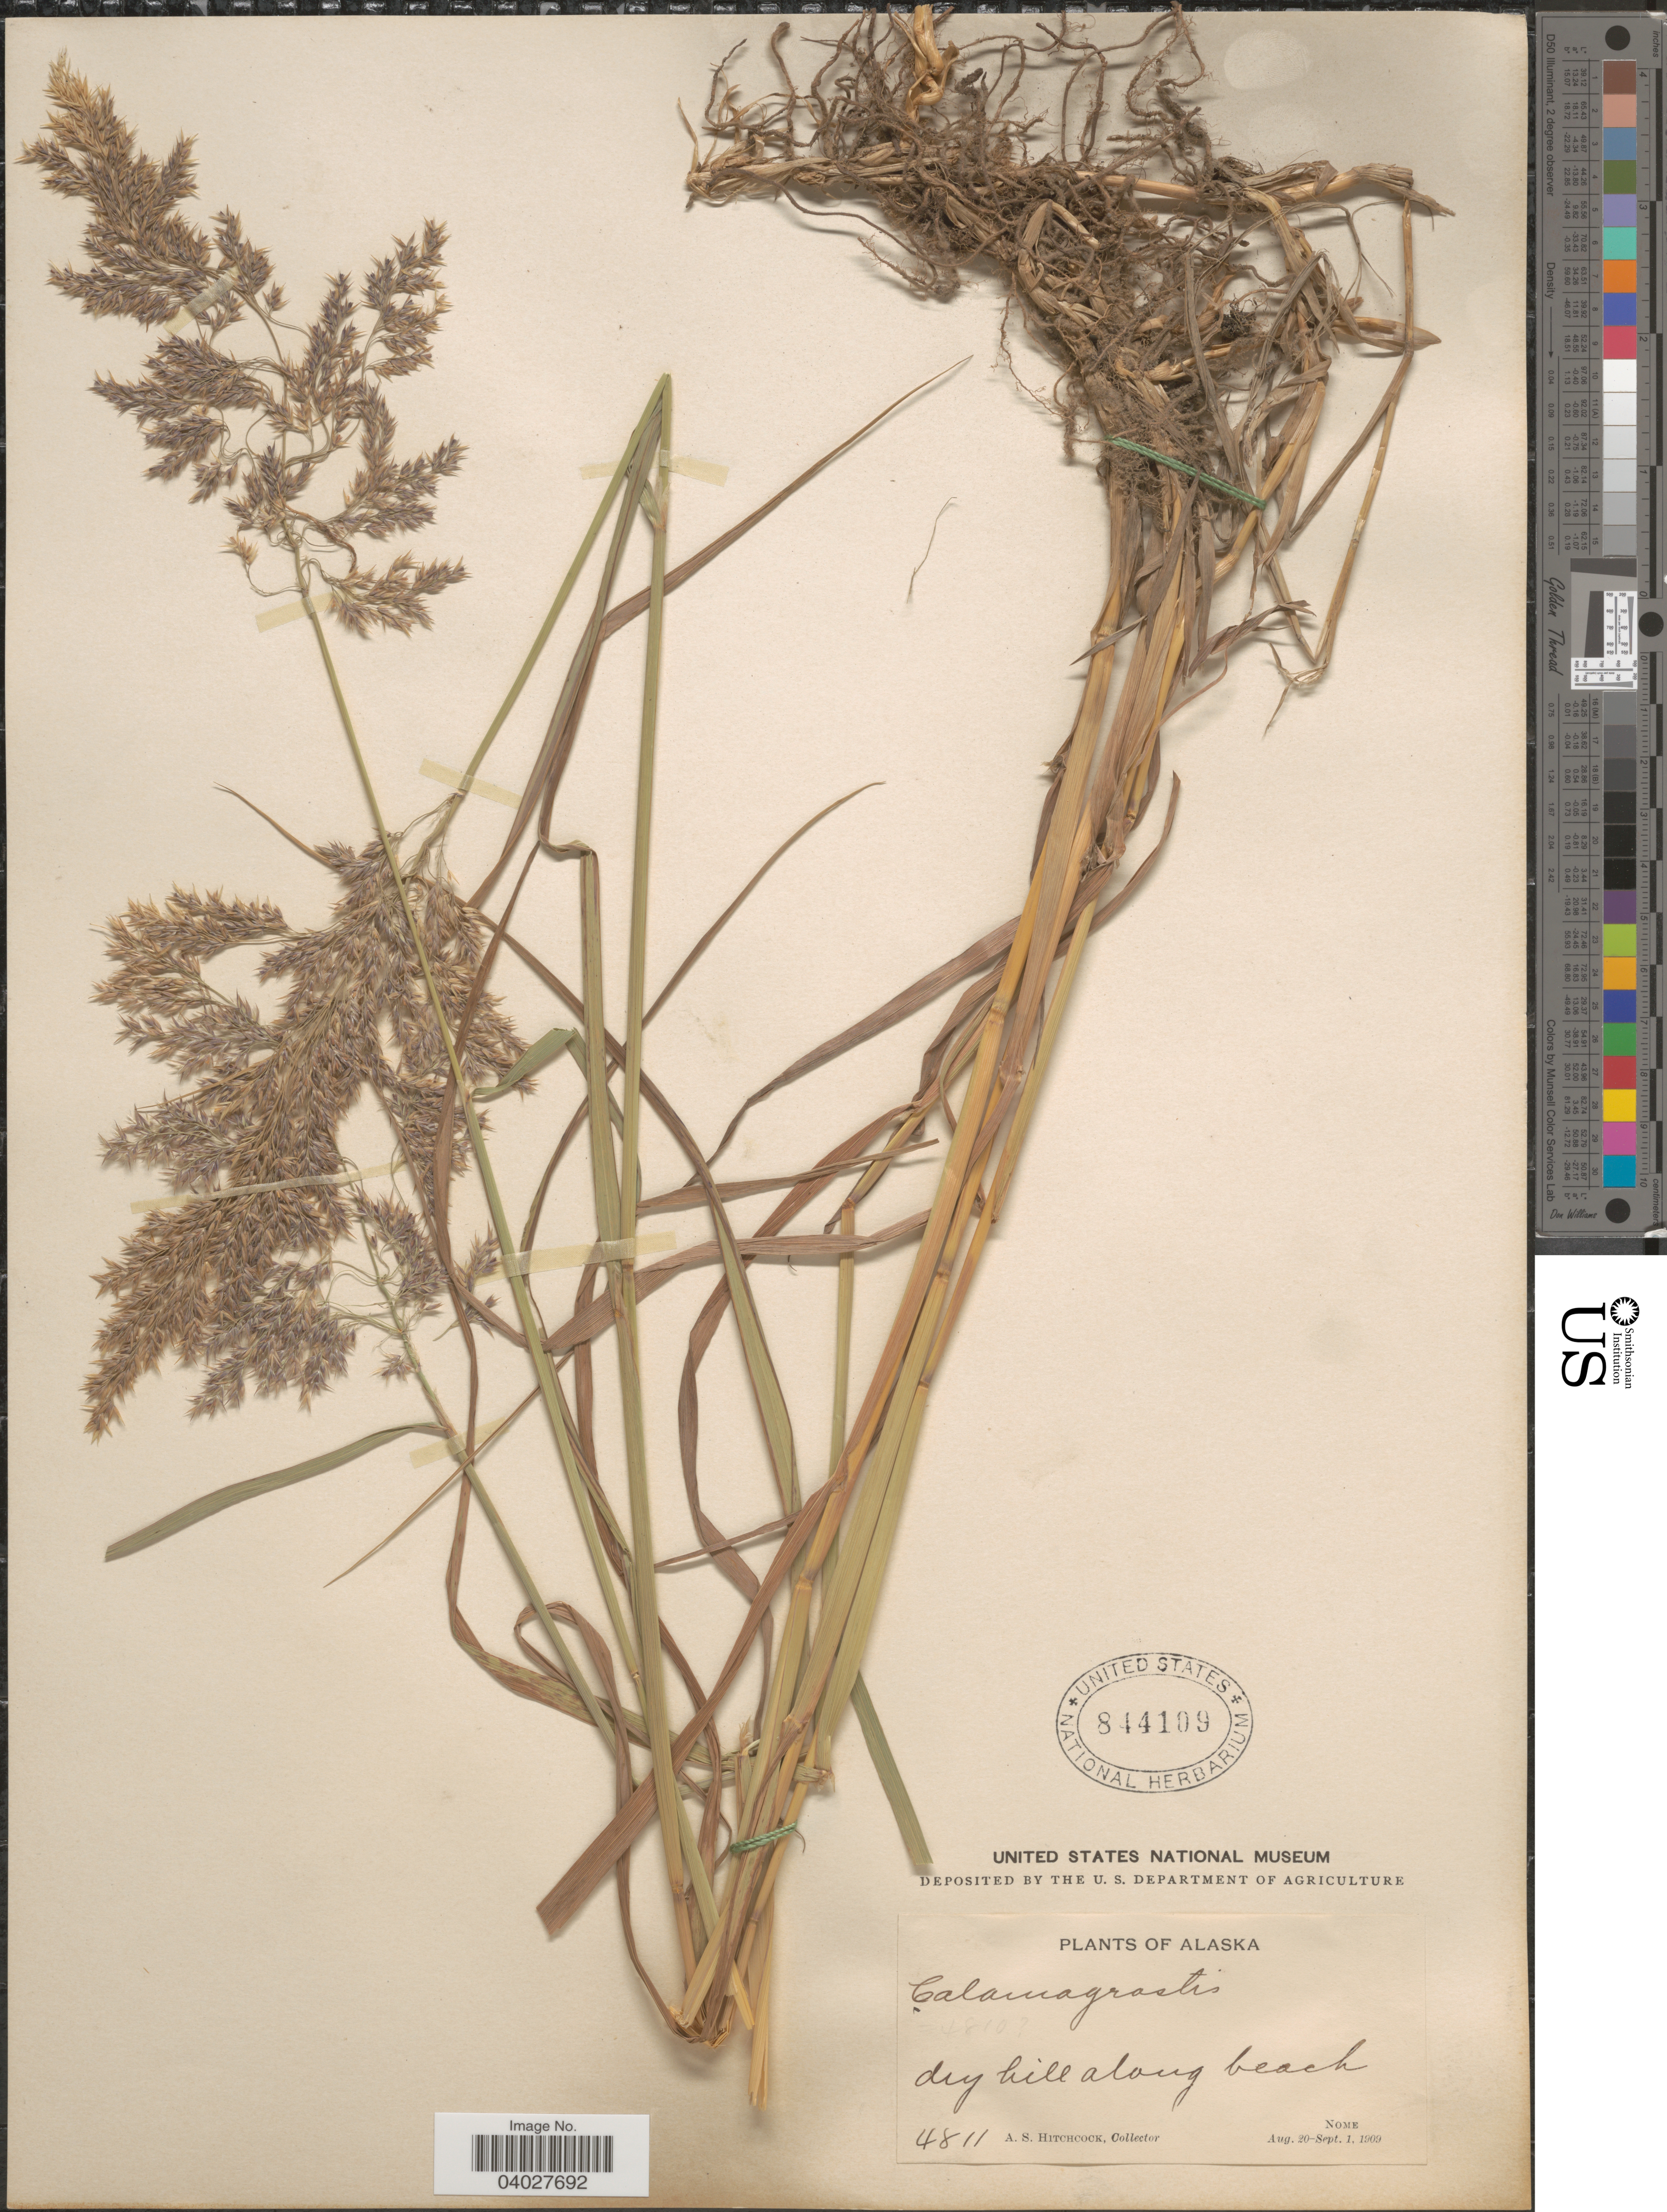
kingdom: Plantae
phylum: Tracheophyta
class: Liliopsida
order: Poales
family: Poaceae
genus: Calamagrostis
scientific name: Calamagrostis canadensis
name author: (Michx.) P. Beauv.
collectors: A. S. Hitchcock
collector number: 4811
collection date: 1909-08-20/1909-09-01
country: United States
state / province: Alaska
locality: Dry hill along beach. Nome.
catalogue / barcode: US 844109